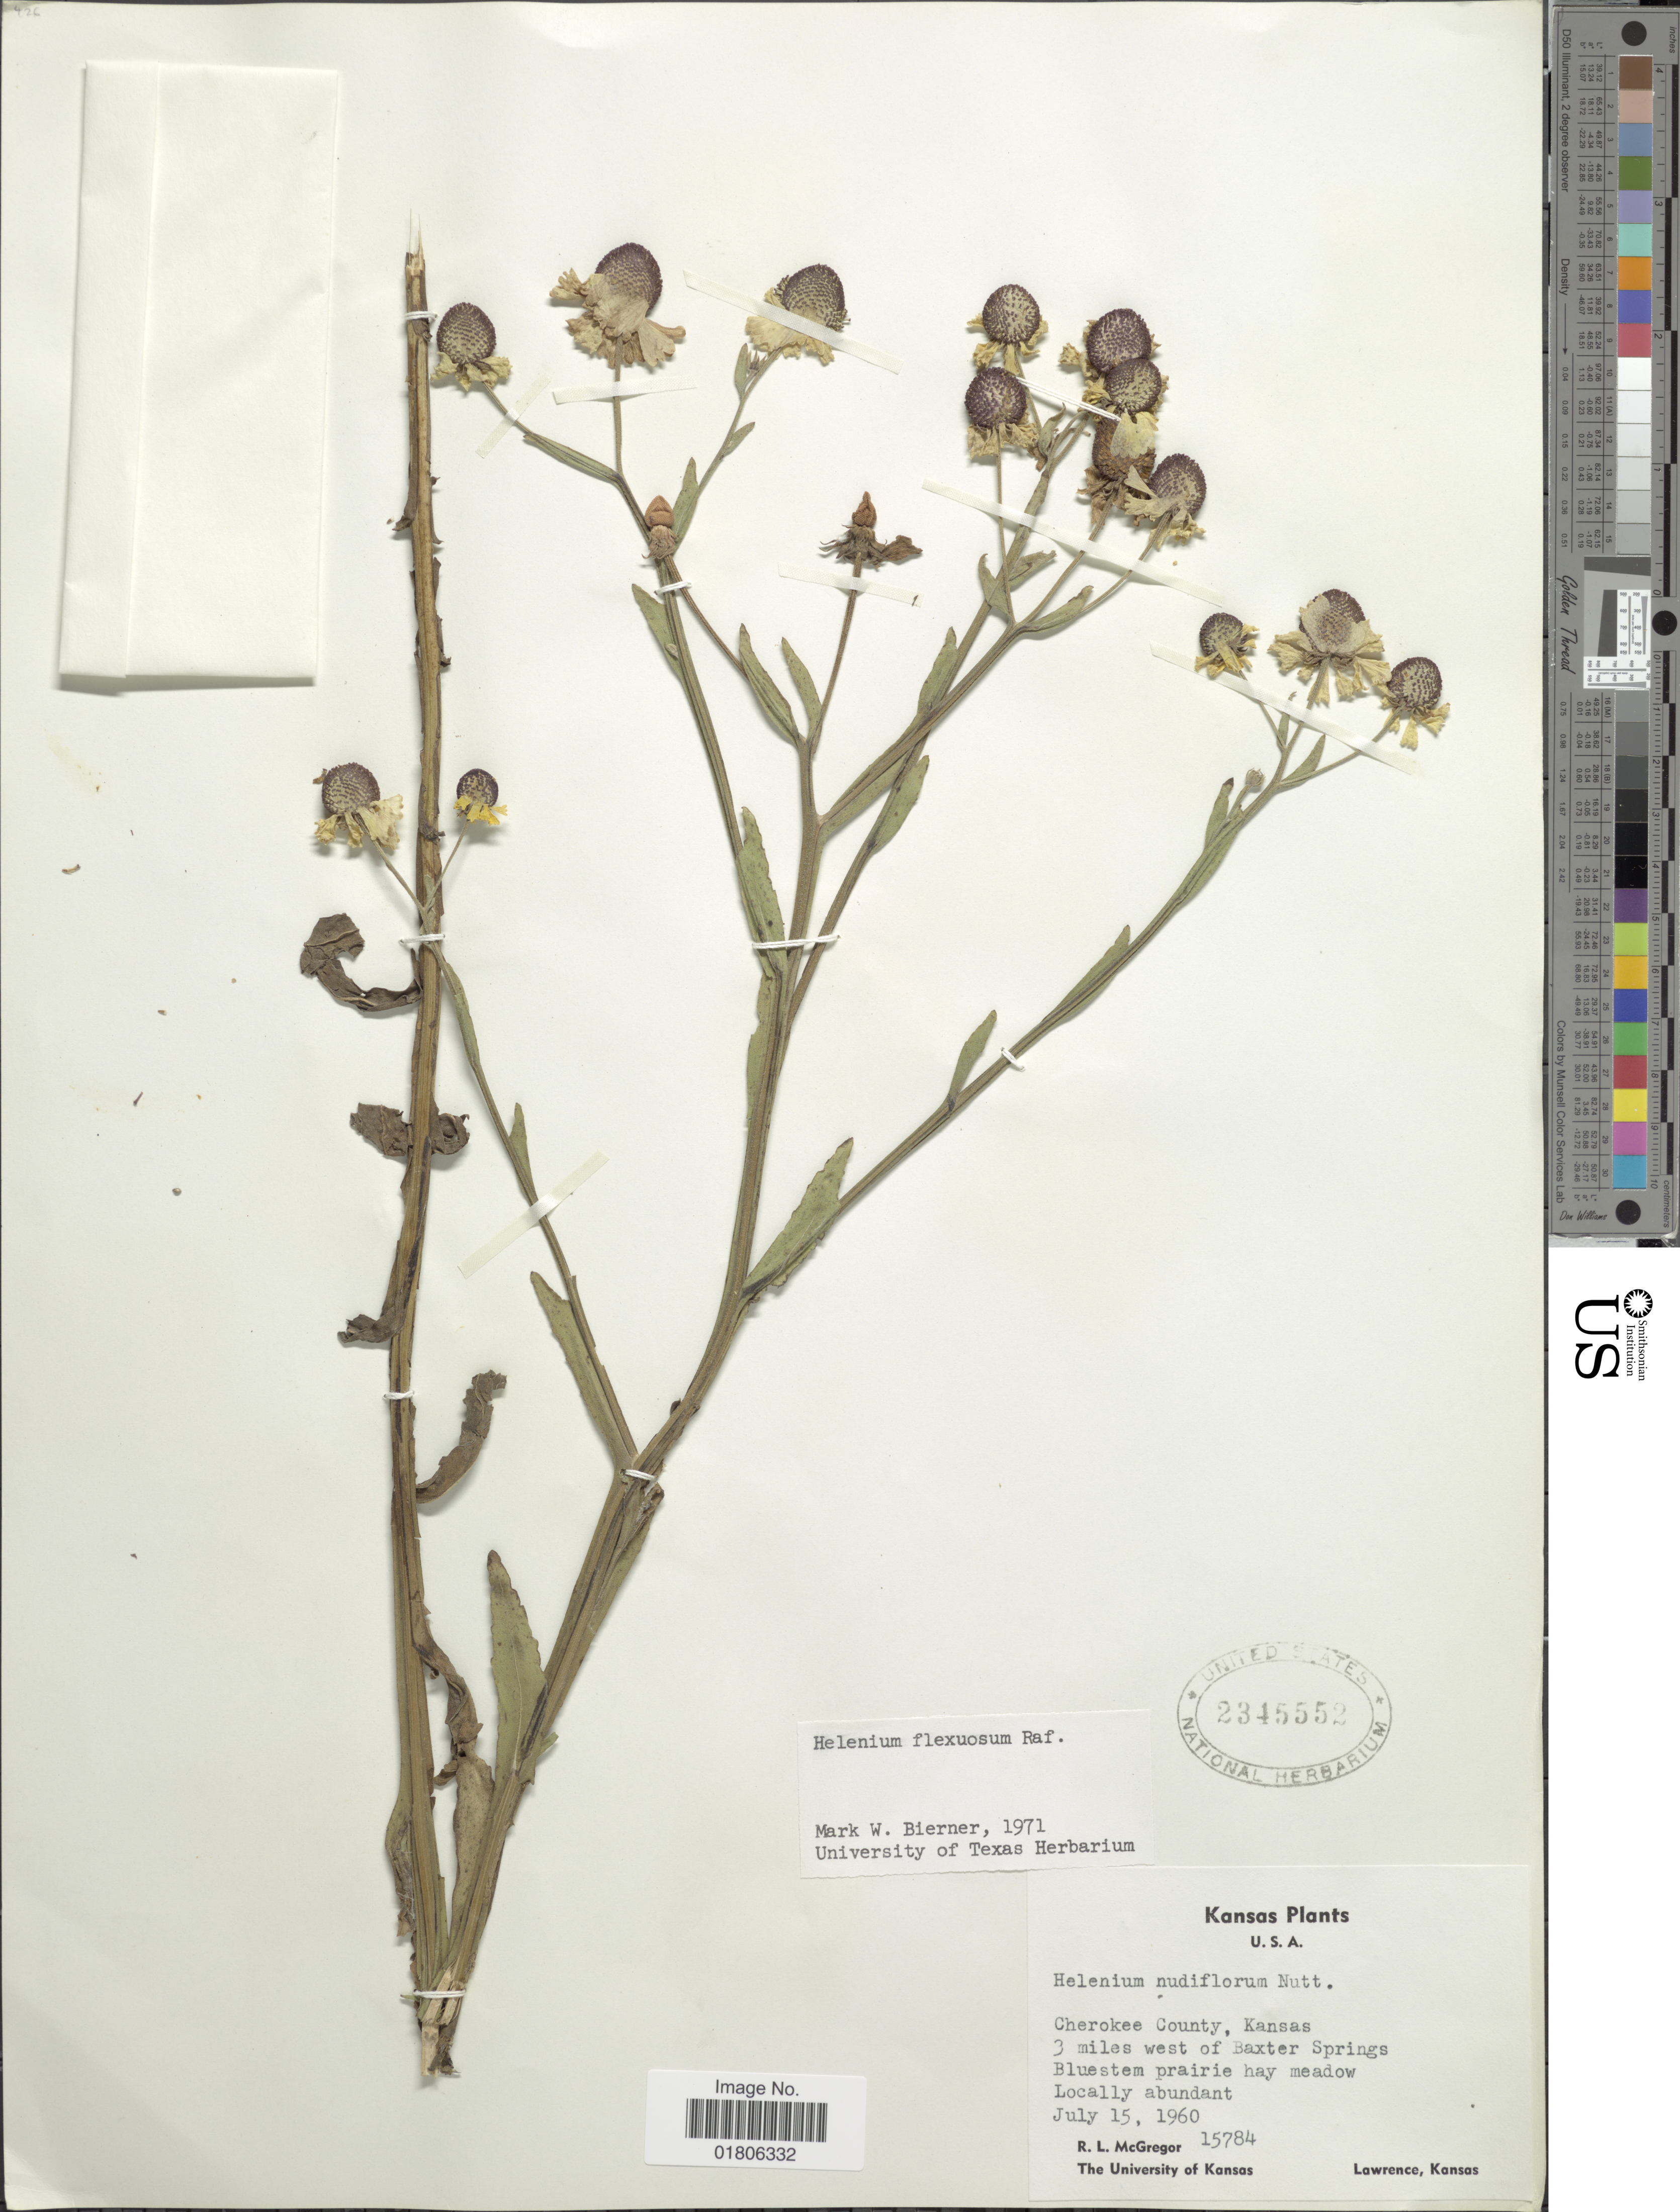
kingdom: Plantae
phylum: Tracheophyta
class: Magnoliopsida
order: Asterales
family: Asteraceae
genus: Helenium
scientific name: Helenium flexuosum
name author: Raf.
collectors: R. McGregor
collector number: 15784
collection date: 1960-07-15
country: United States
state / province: Kansas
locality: Cherokee County, Kansas, 3 miles west of Baxter Springs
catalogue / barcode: US 2345552